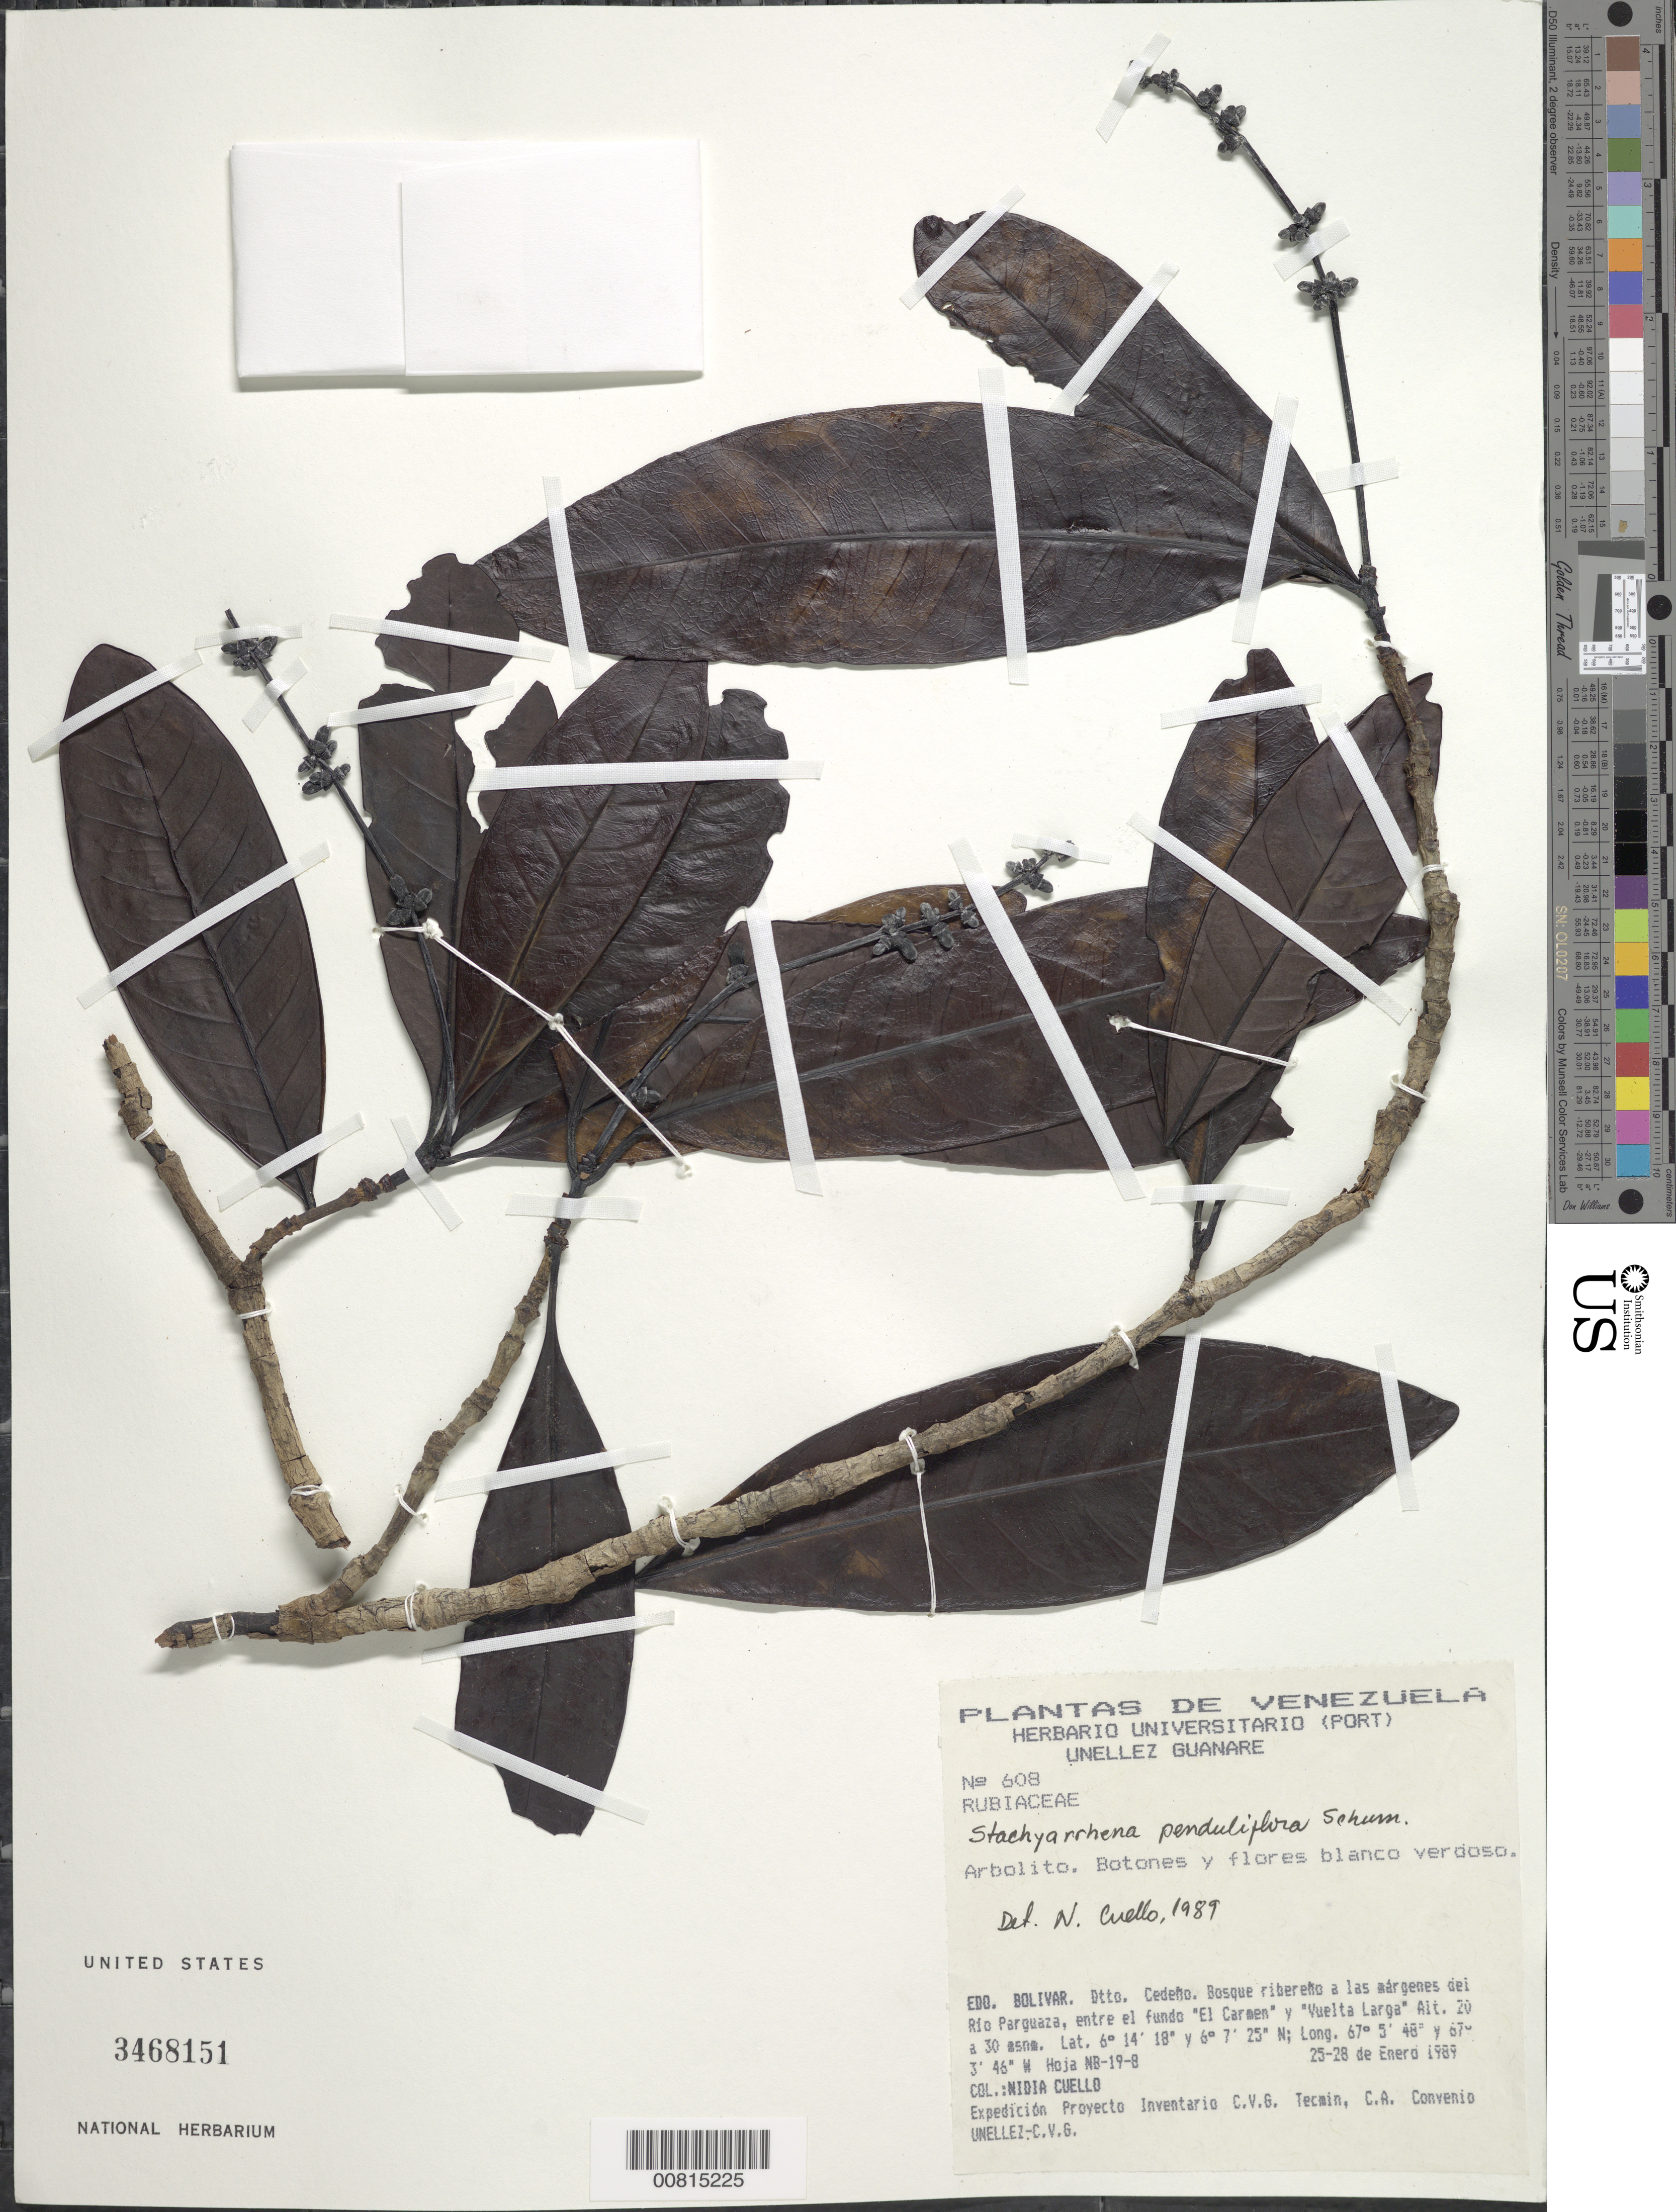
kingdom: Plantae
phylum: Tracheophyta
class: Magnoliopsida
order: Gentianales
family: Rubiaceae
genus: Stachyarrhena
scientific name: Stachyarrhena penduliflora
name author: K. Schum.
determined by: Cuello, Nidia L.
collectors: N. L. Cuello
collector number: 608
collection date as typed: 25-Jan-89 to 28-Jan-89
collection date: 1989-01-25/1989-01-28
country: Venezuela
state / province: Bolívar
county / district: Cedeño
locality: Rio Parguaza, entre el fundo 'El Carmen' y 'Vuelta Larga'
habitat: Riverine forest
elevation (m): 20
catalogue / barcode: US 3468151